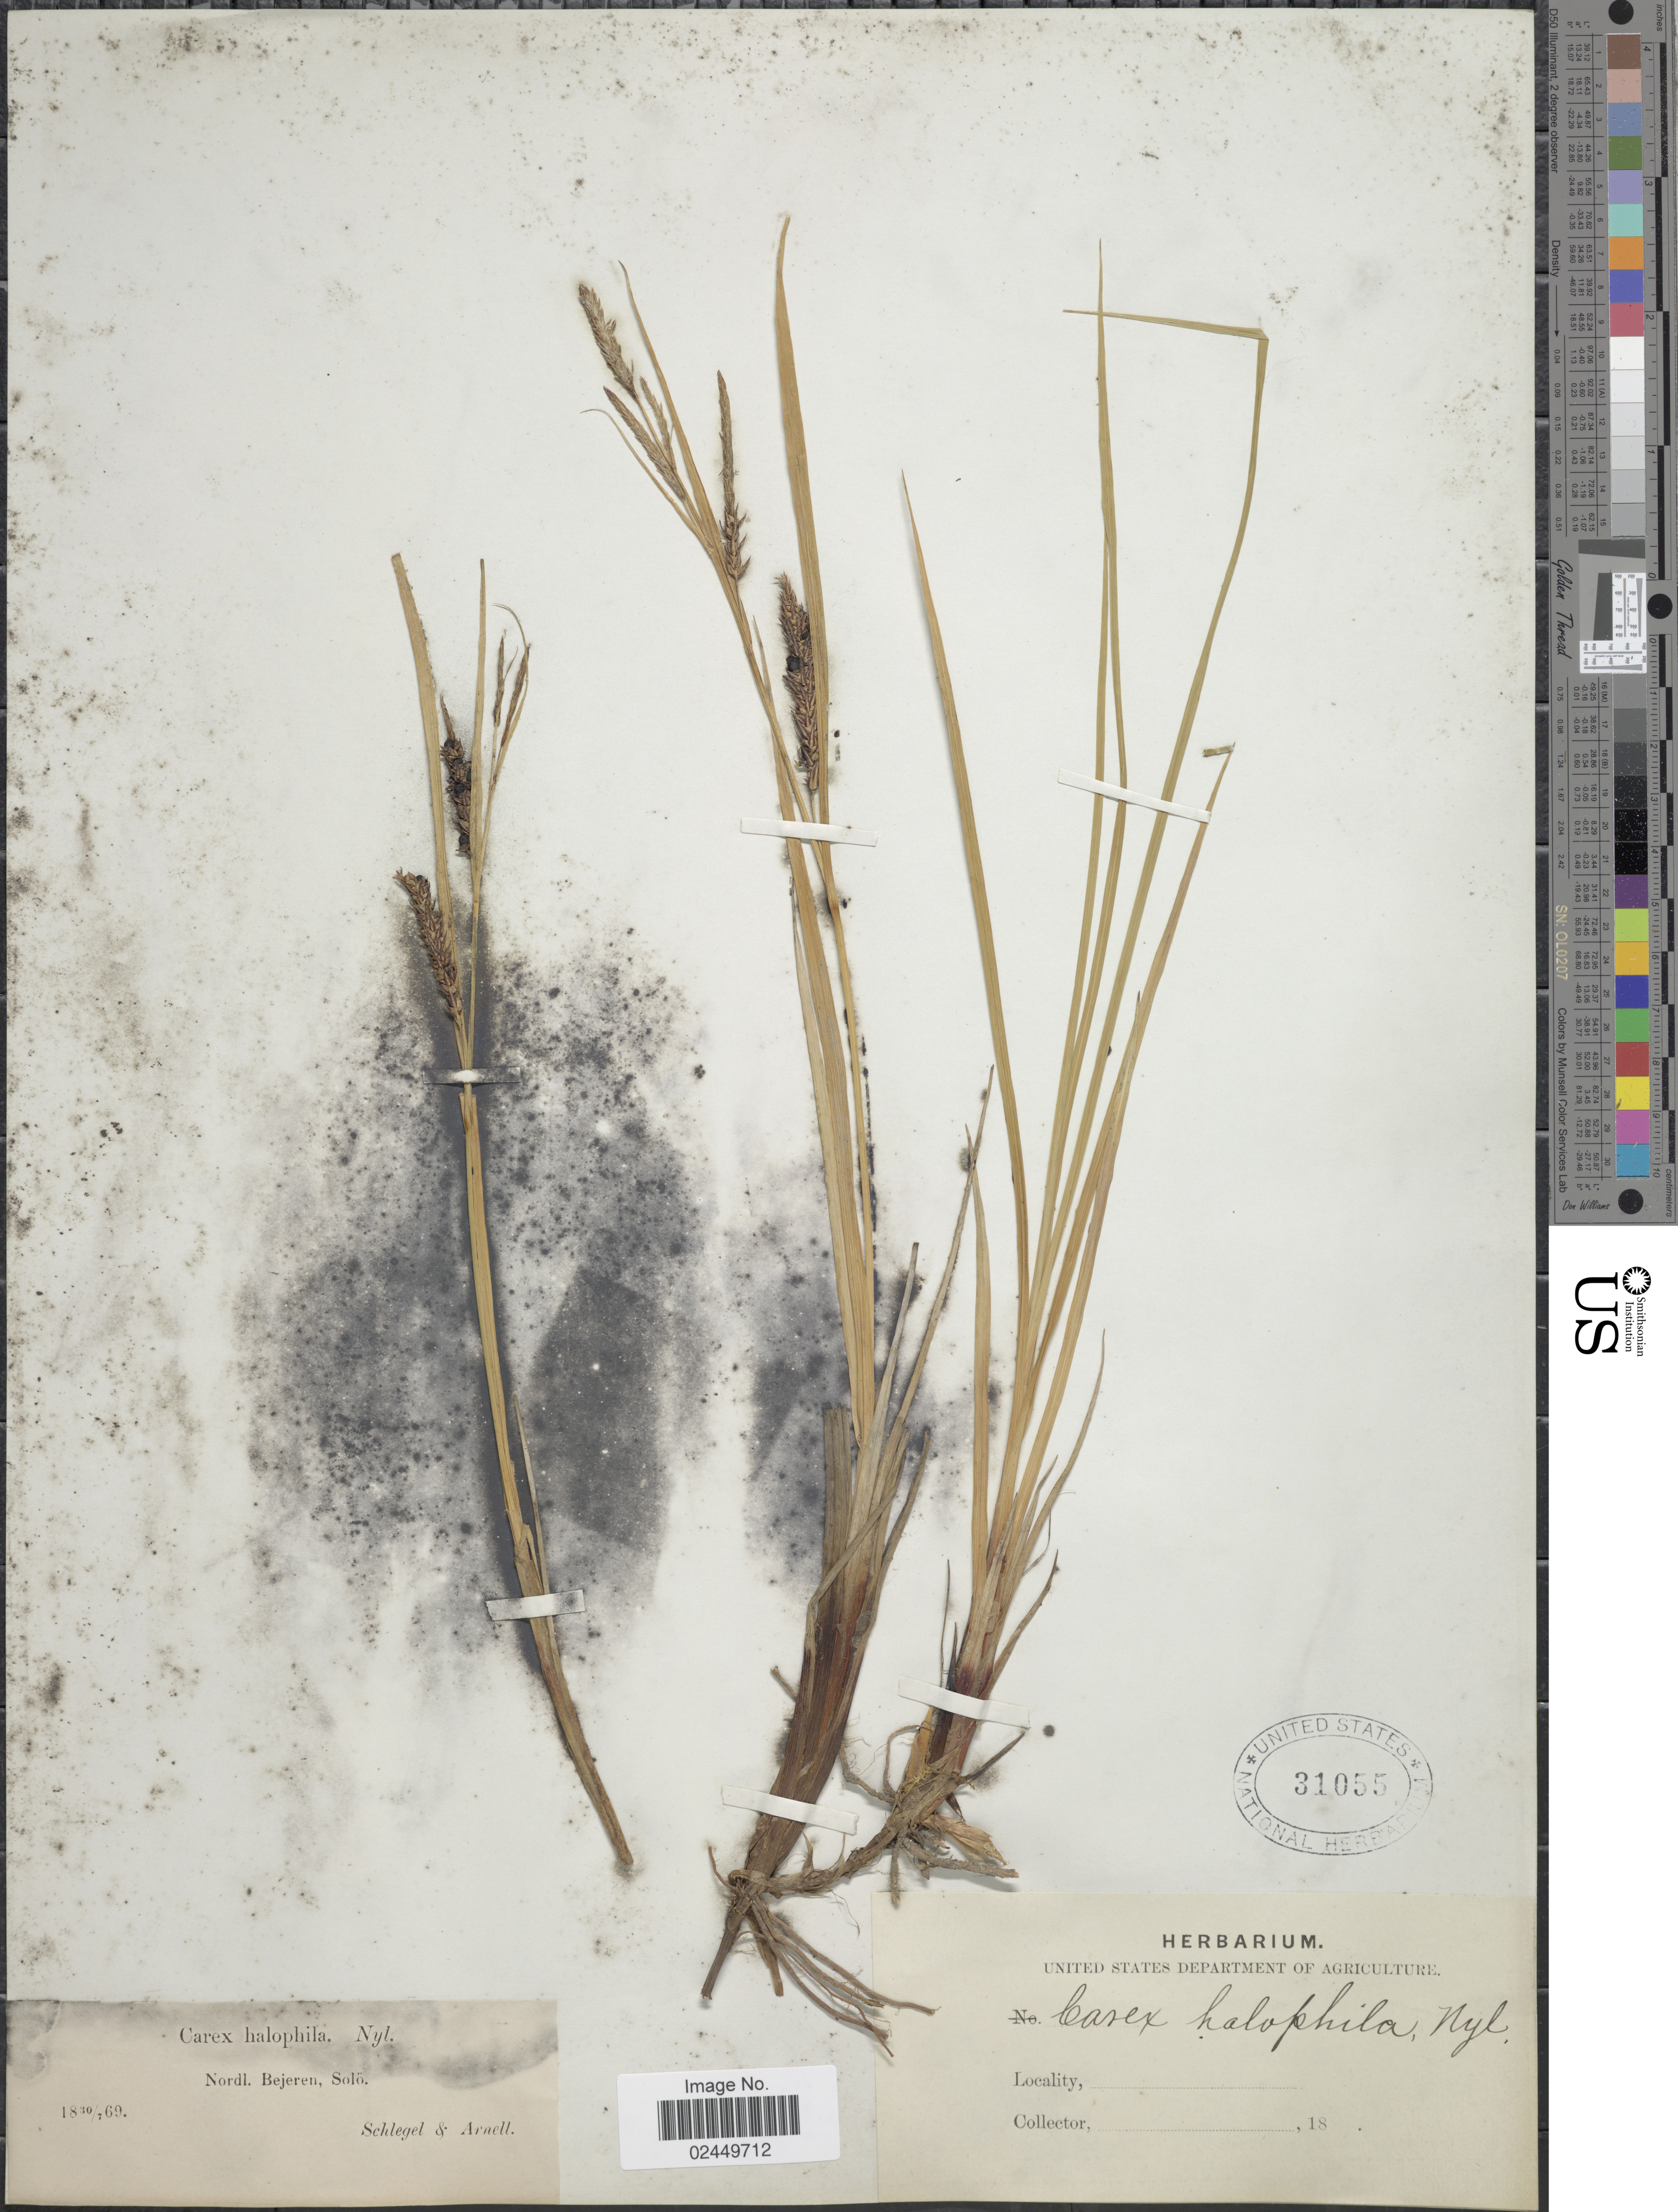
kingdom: Plantae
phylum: Tracheophyta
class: Liliopsida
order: Poales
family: Cyperaceae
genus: Carex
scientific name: Carex x halophila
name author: F. Nyl.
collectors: Schlegel & Arnell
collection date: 1869-07-30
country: Norway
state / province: Nordland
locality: Nordl. Bejeren, Solö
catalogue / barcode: US 31055